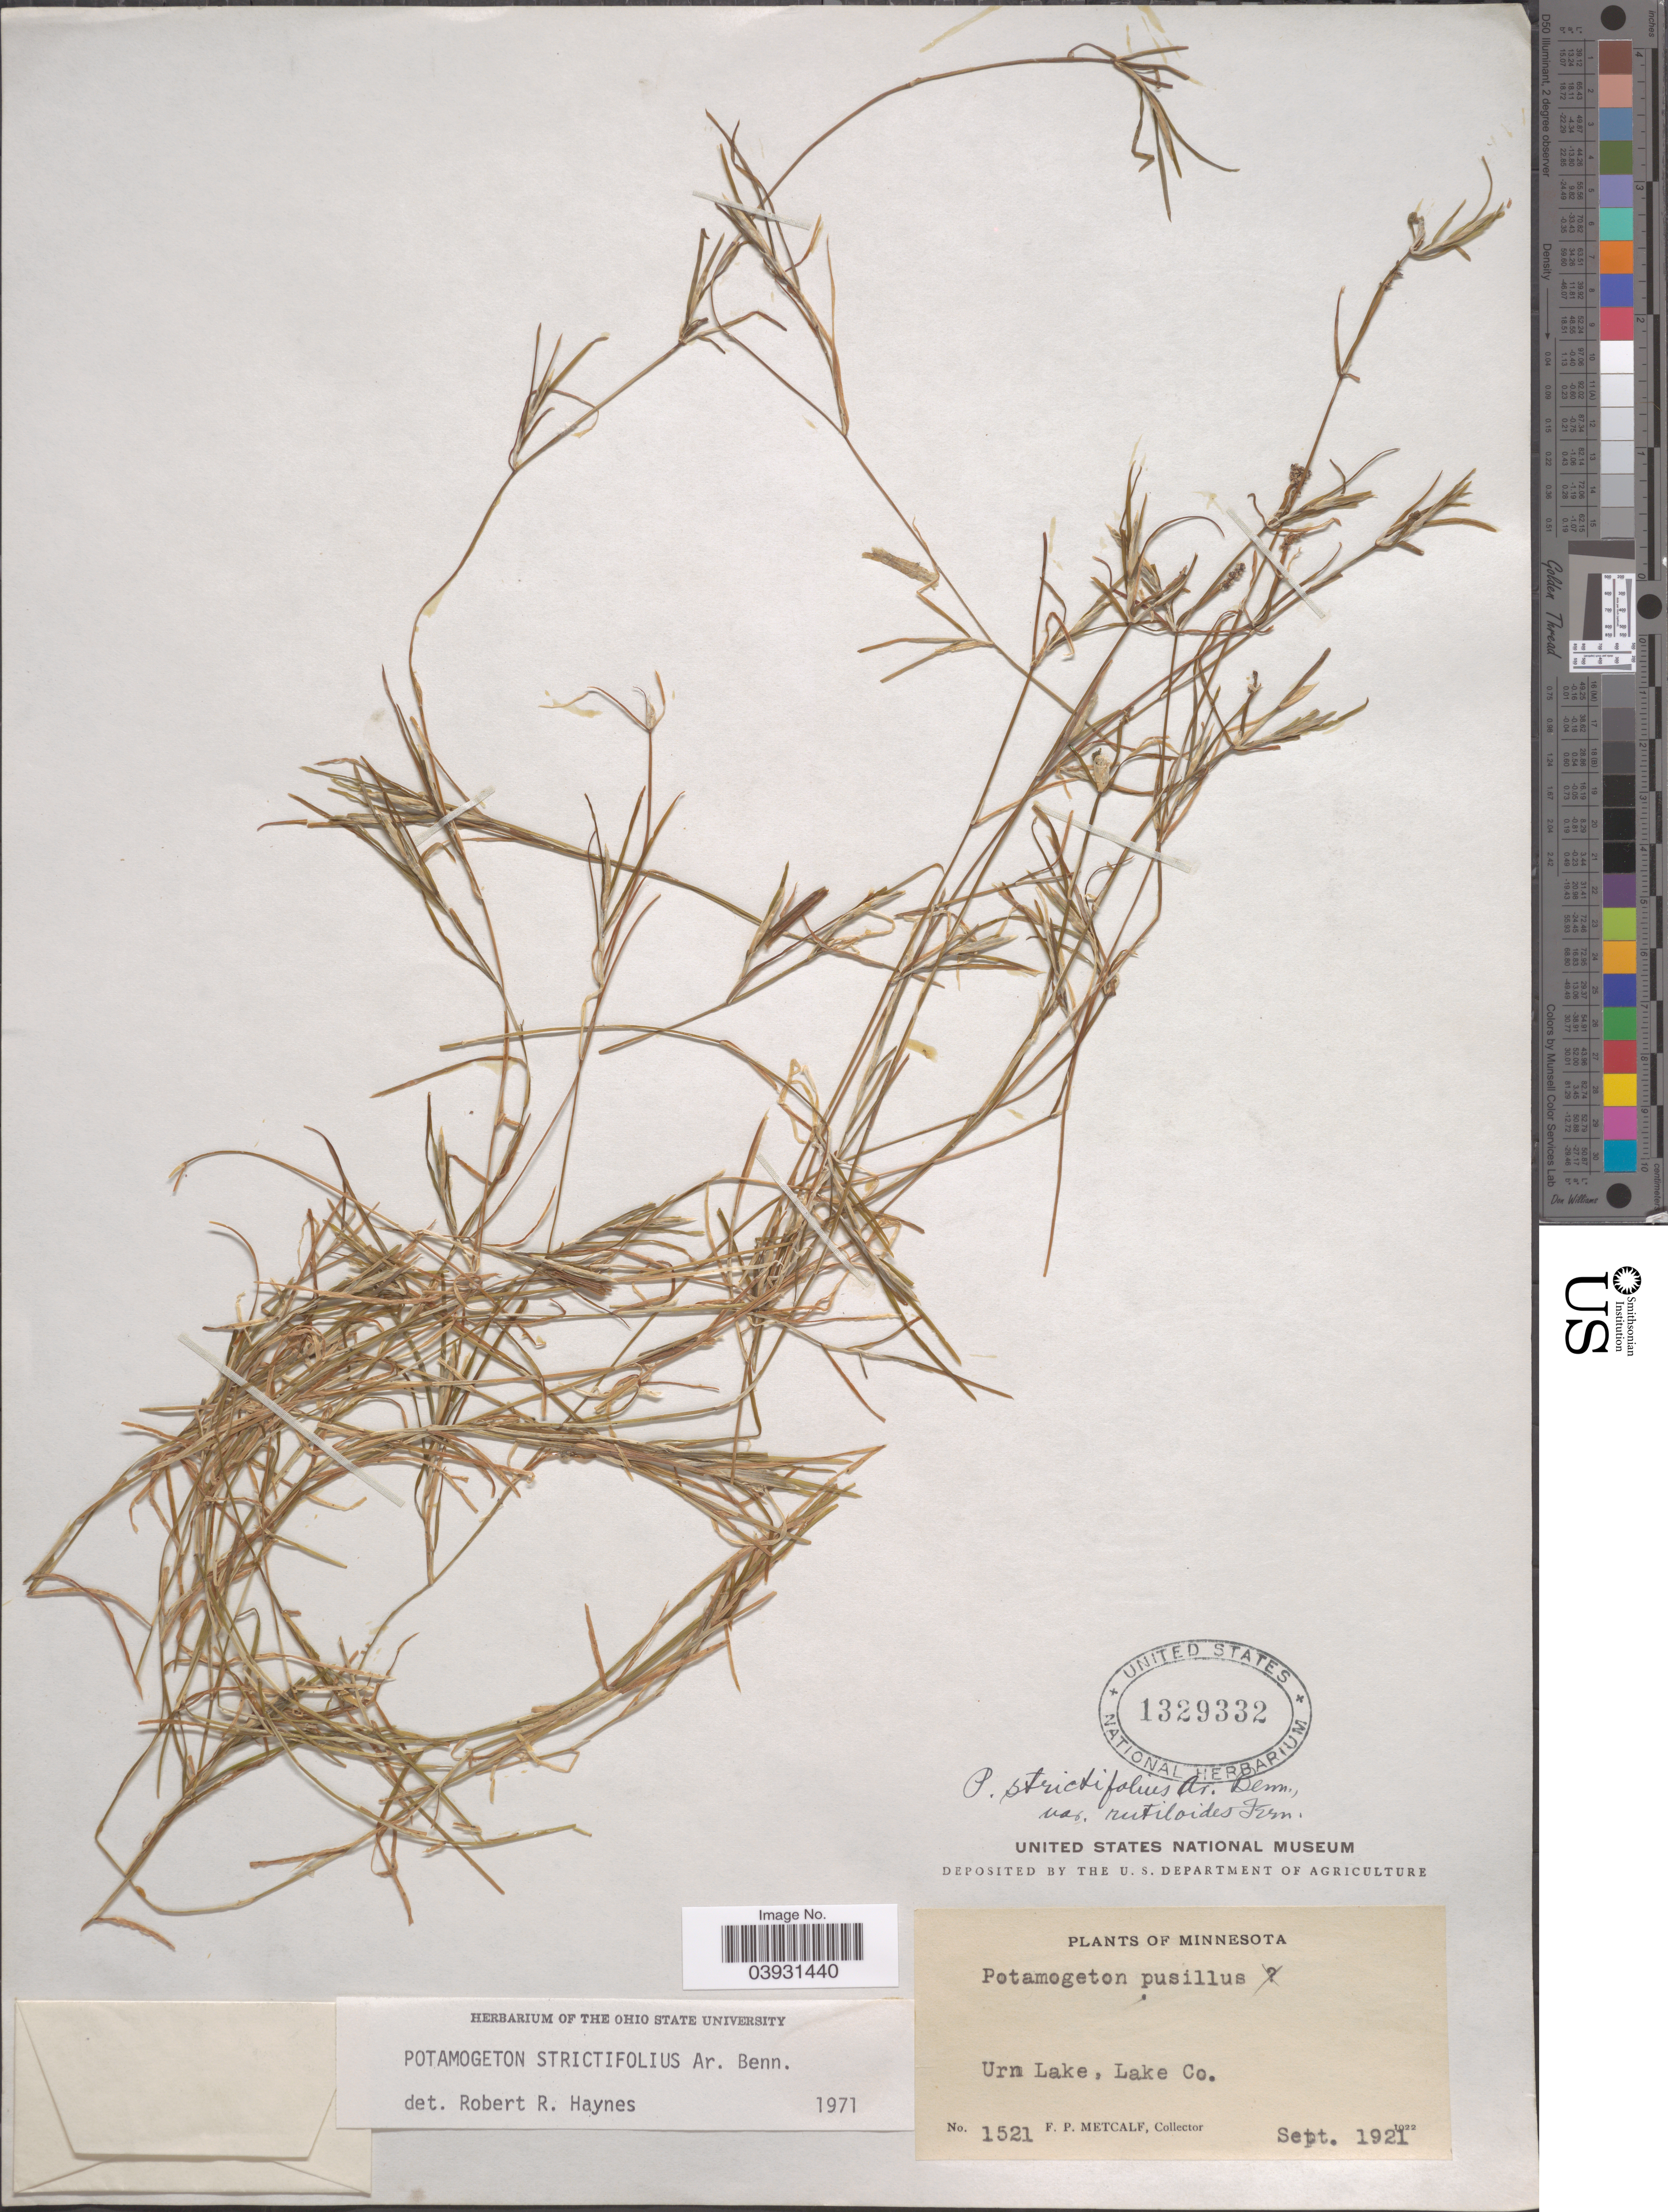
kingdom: Plantae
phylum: Tracheophyta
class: Liliopsida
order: Alismatales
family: Potamogetonaceae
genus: Potamogeton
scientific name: Potamogeton strictifolius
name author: A. Benn.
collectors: F. Metcalf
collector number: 1521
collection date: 1921-09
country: United States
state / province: Minnesota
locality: Urn Lake, Lake Co.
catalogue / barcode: US 1329332